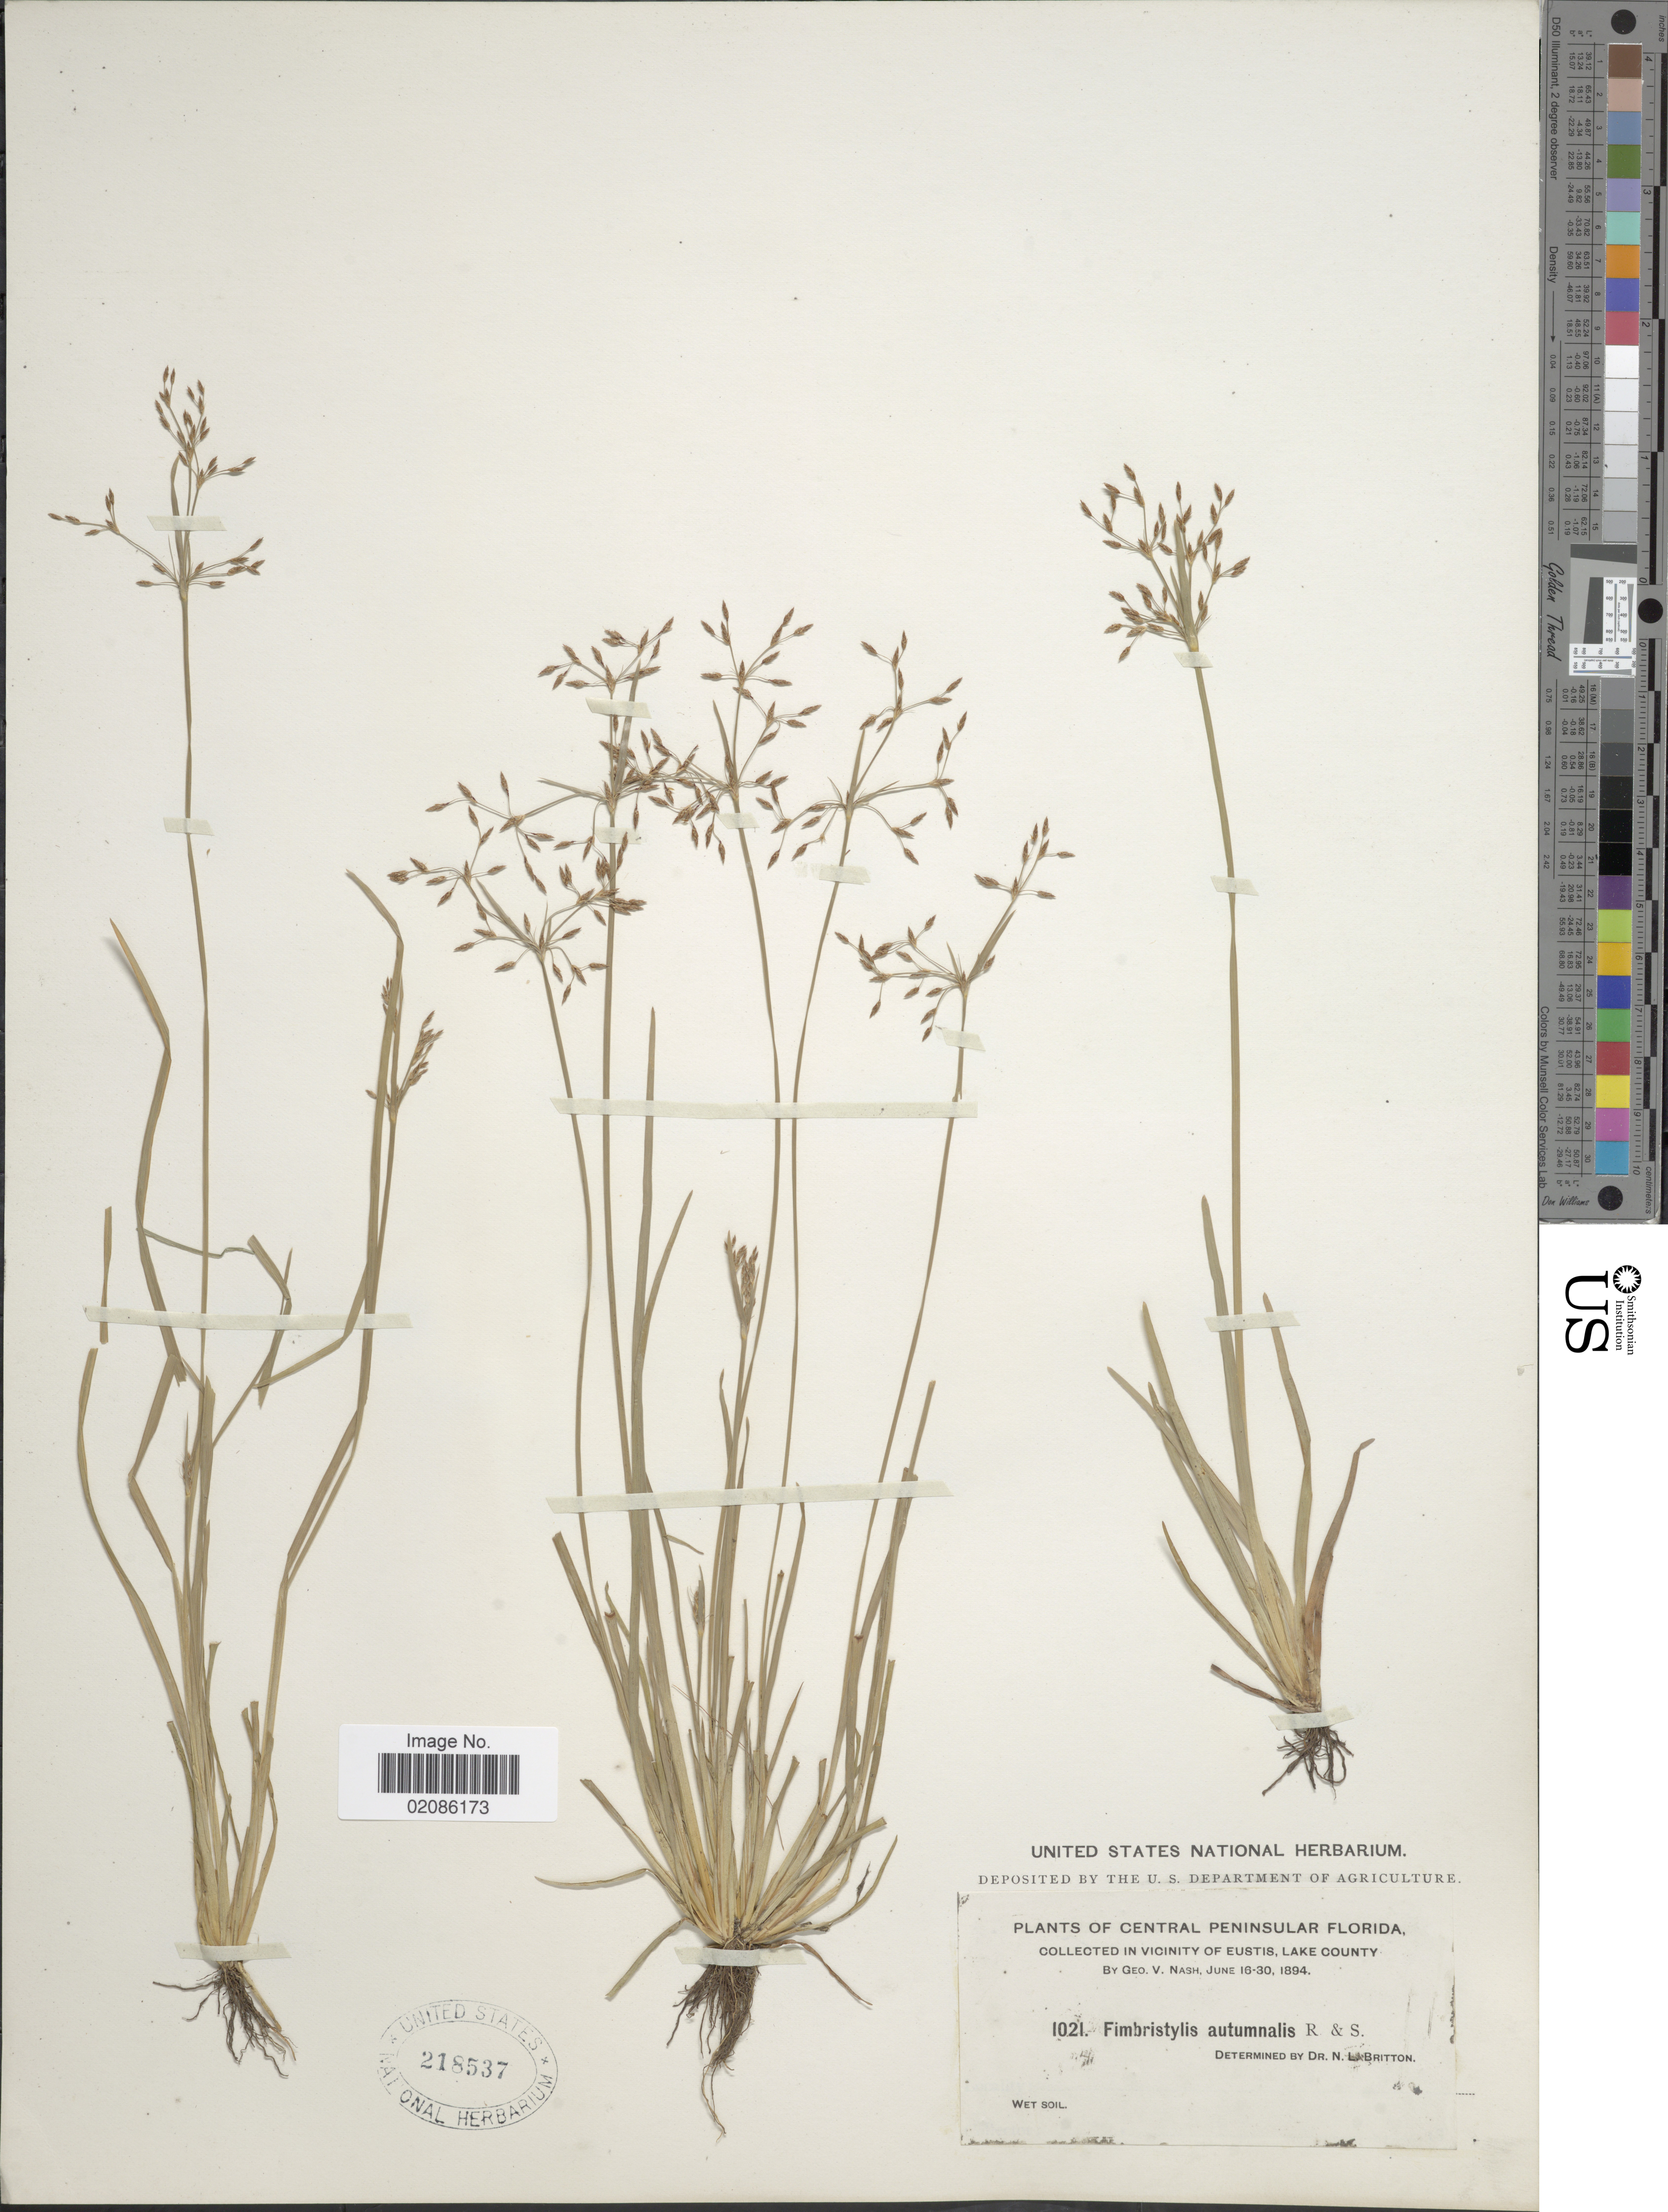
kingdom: Plantae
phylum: Tracheophyta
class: Liliopsida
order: Poales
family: Cyperaceae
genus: Fimbristylis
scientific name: Fimbristylis autumnalis (L.) Roem. & Schult.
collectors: G. V. Nash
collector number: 1021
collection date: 1894-06-16/1894-06-30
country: United States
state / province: Florida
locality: Central Peninsular Florida. In Vicinity of Eustis, Lake County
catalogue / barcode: US 218537